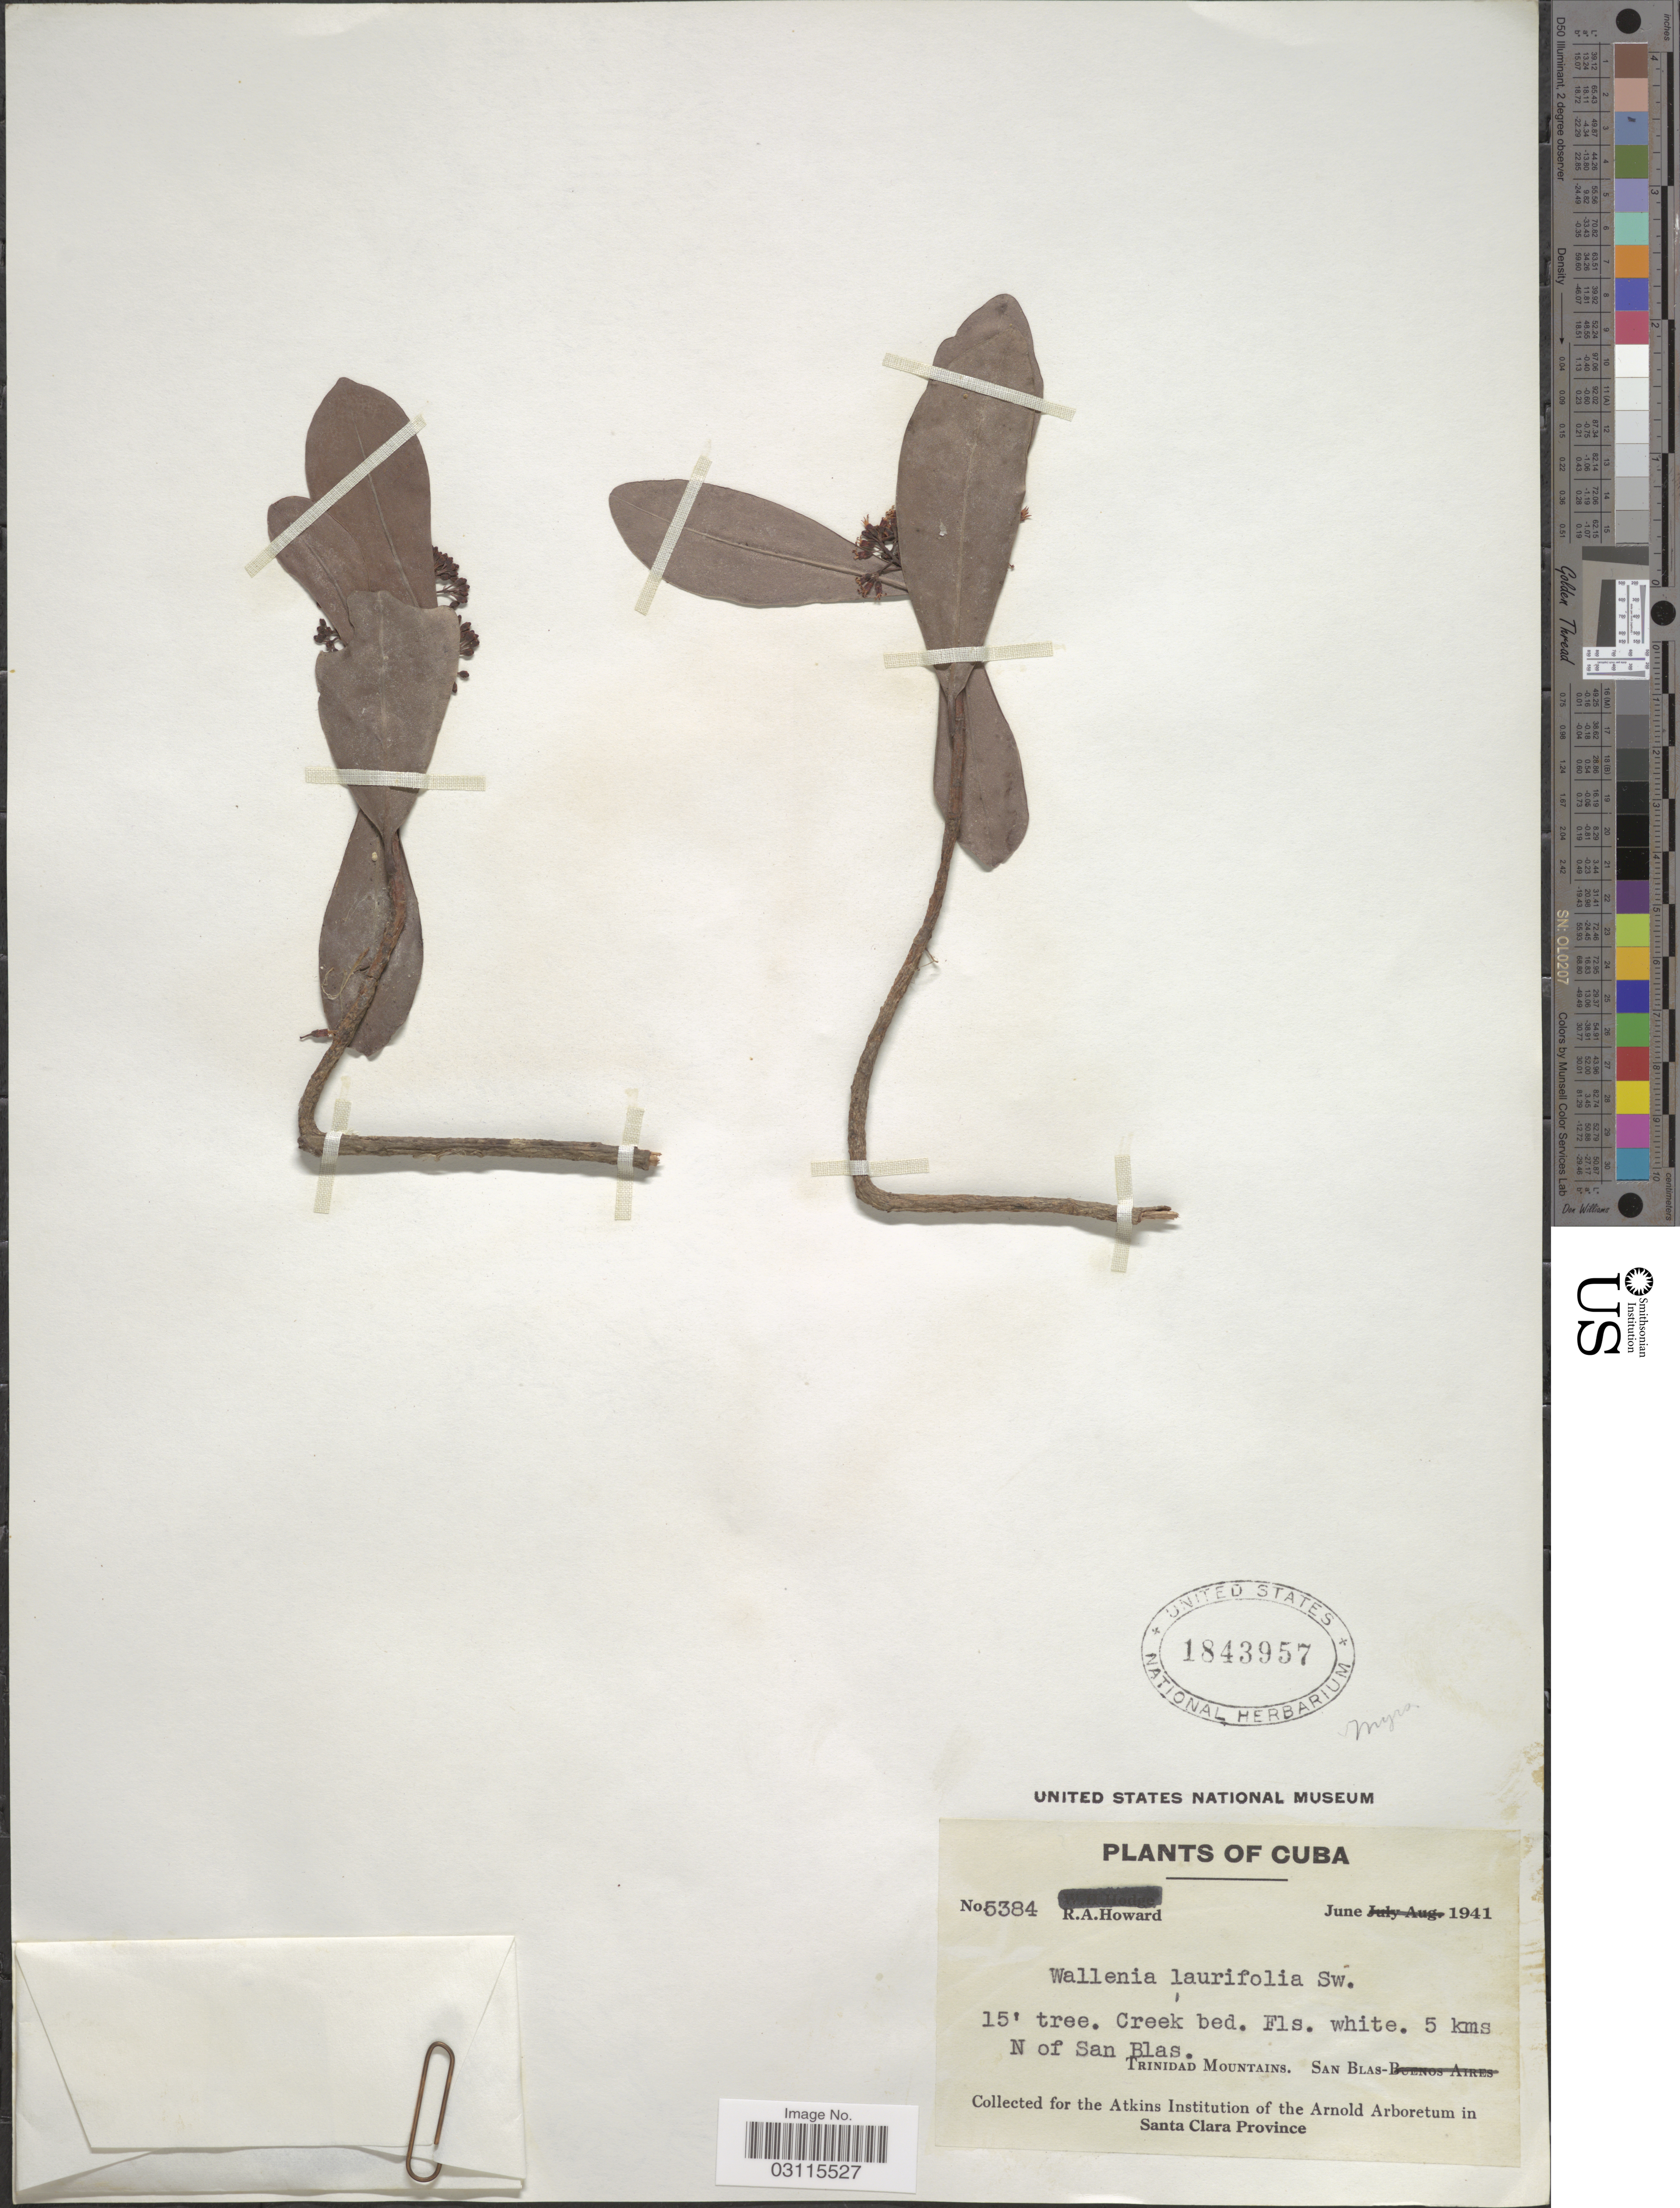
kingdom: Plantae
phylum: Tracheophyta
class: Magnoliopsida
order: Ericales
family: Primulaceae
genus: Wallenia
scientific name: Wallenia laurifolia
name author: Sw.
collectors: R. A. Howard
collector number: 5384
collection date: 1941-06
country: Cuba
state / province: Las Villas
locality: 5 kms N of San Blas. Trinidad Mountains. San Blas. Santa Clara Province.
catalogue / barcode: US 1843957